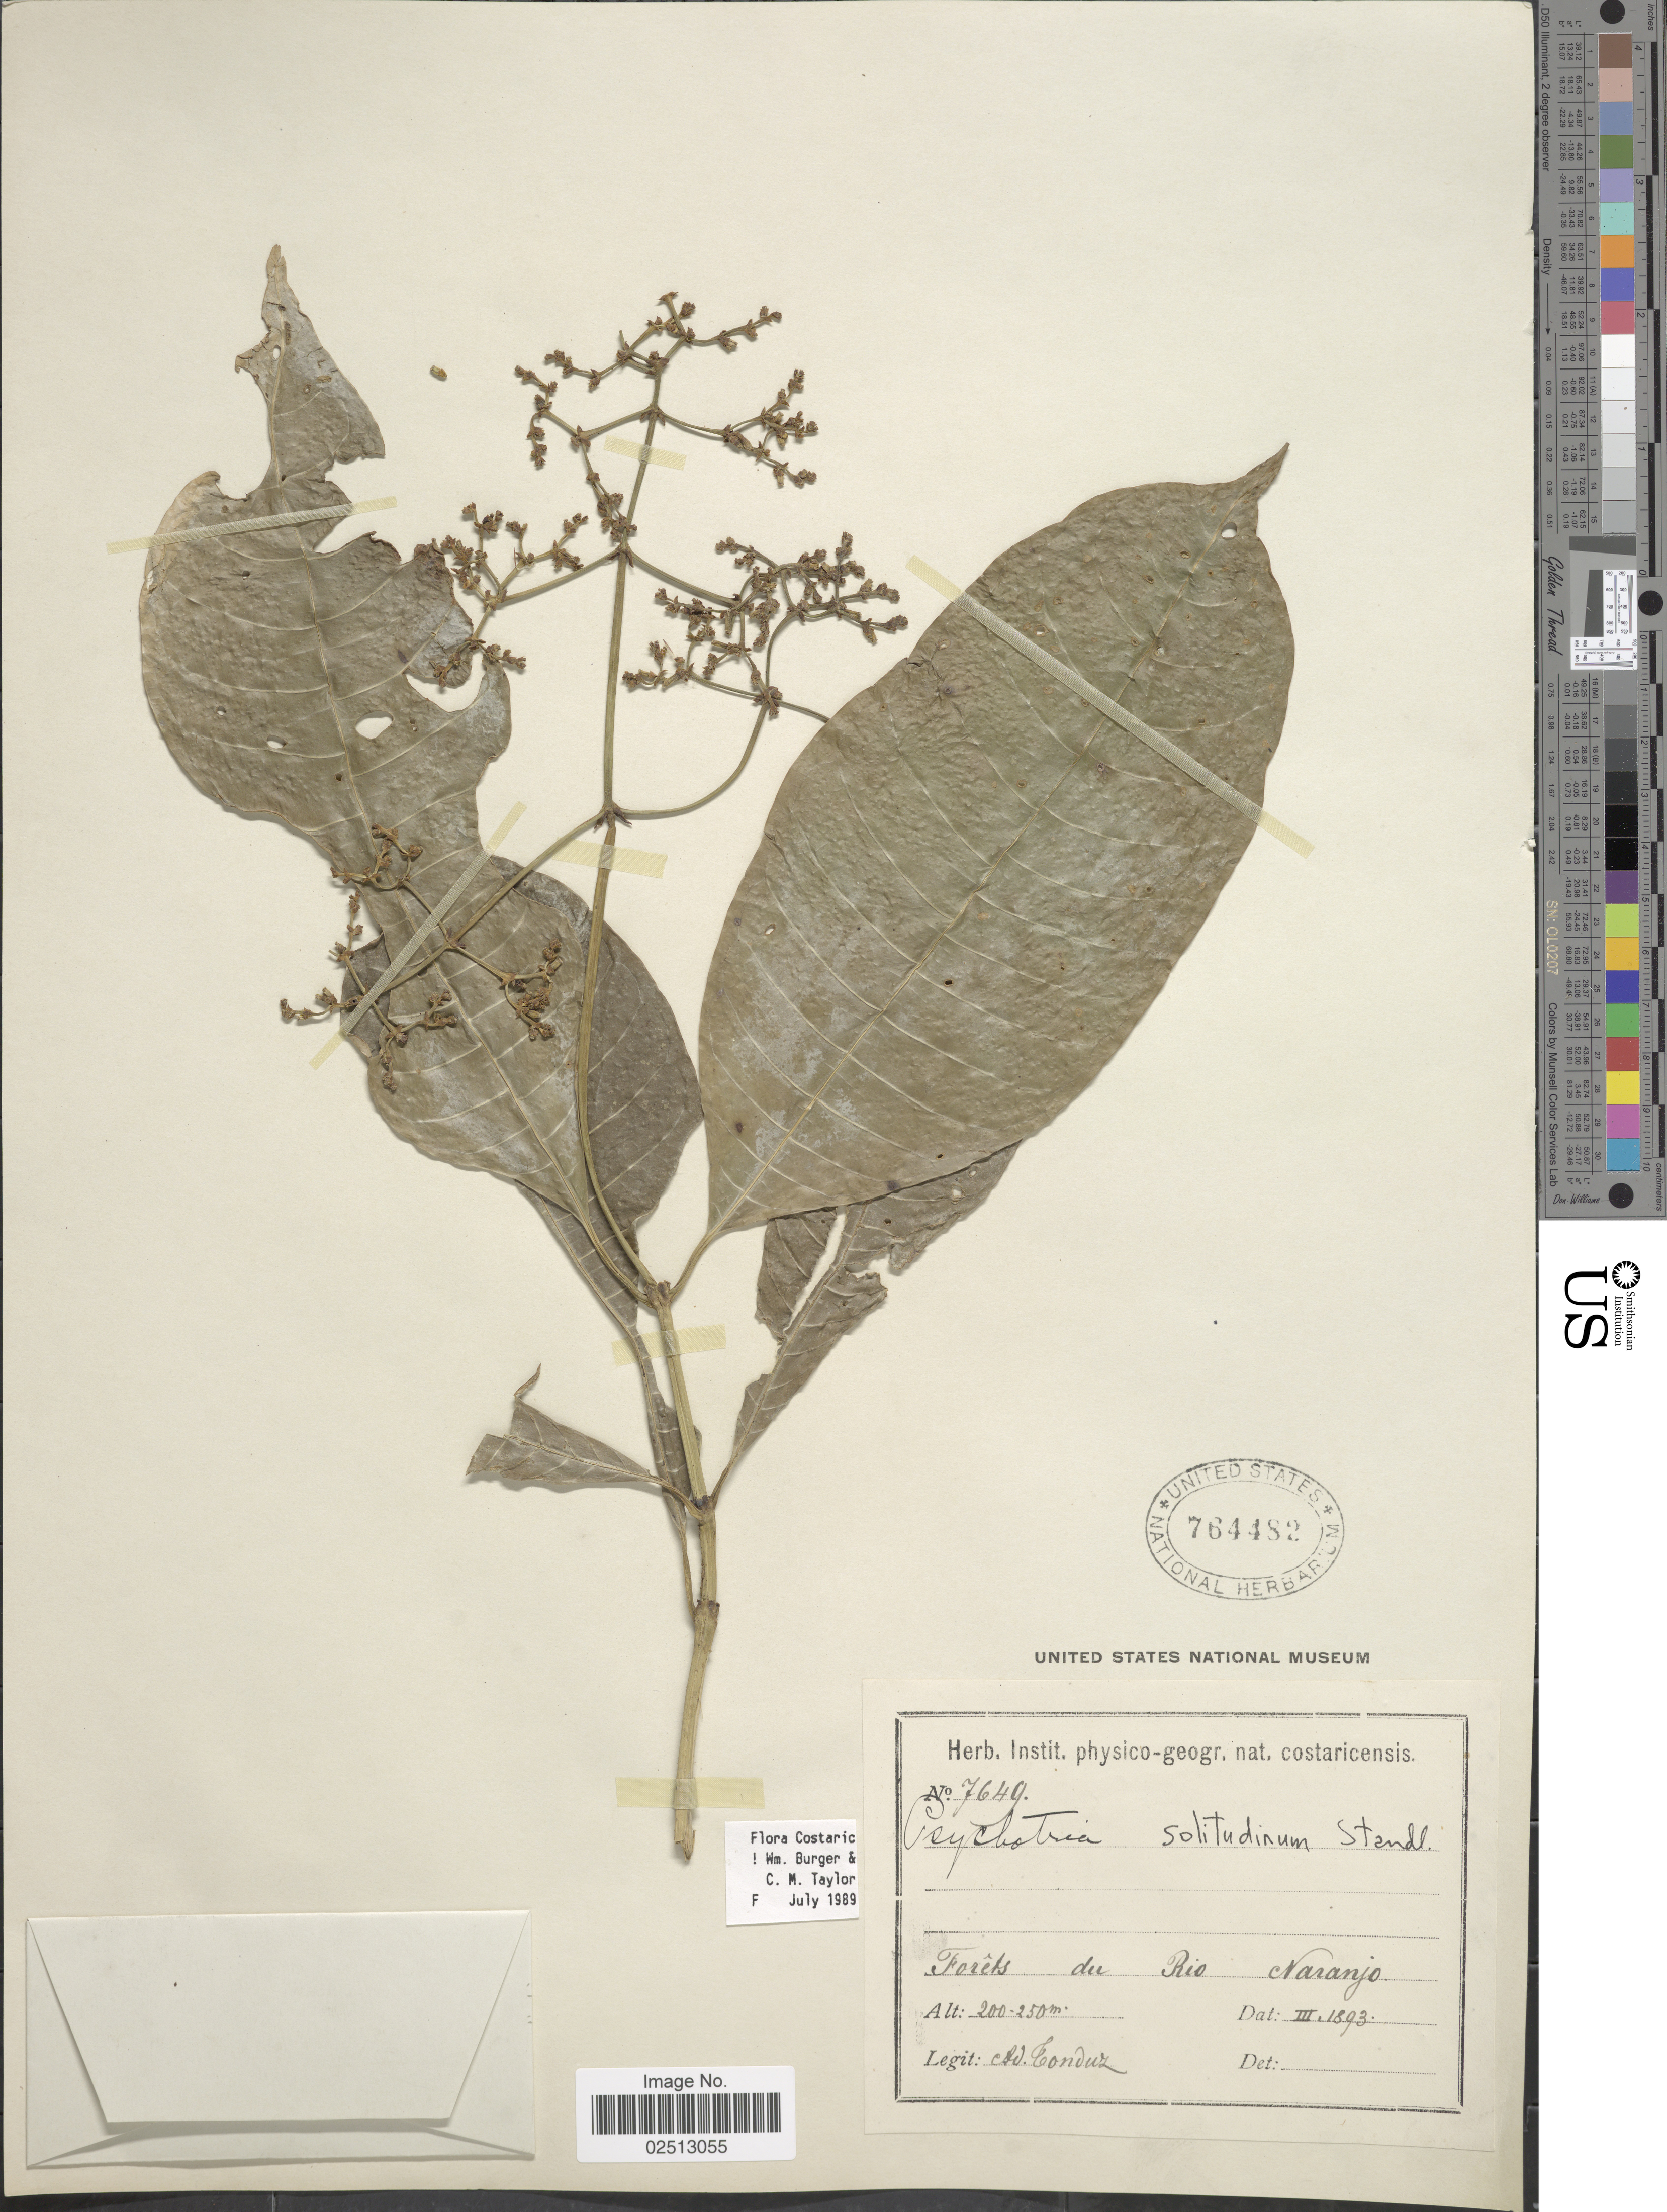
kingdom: Plantae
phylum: Tracheophyta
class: Magnoliopsida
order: Gentianales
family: Rubiaceae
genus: Psychotria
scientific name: Psychotria solitudinum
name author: Standl.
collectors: A. Tonduz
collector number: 7649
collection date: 1893-03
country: Costa Rica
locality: Forets de rio Naranjo.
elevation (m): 200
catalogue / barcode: US 764482